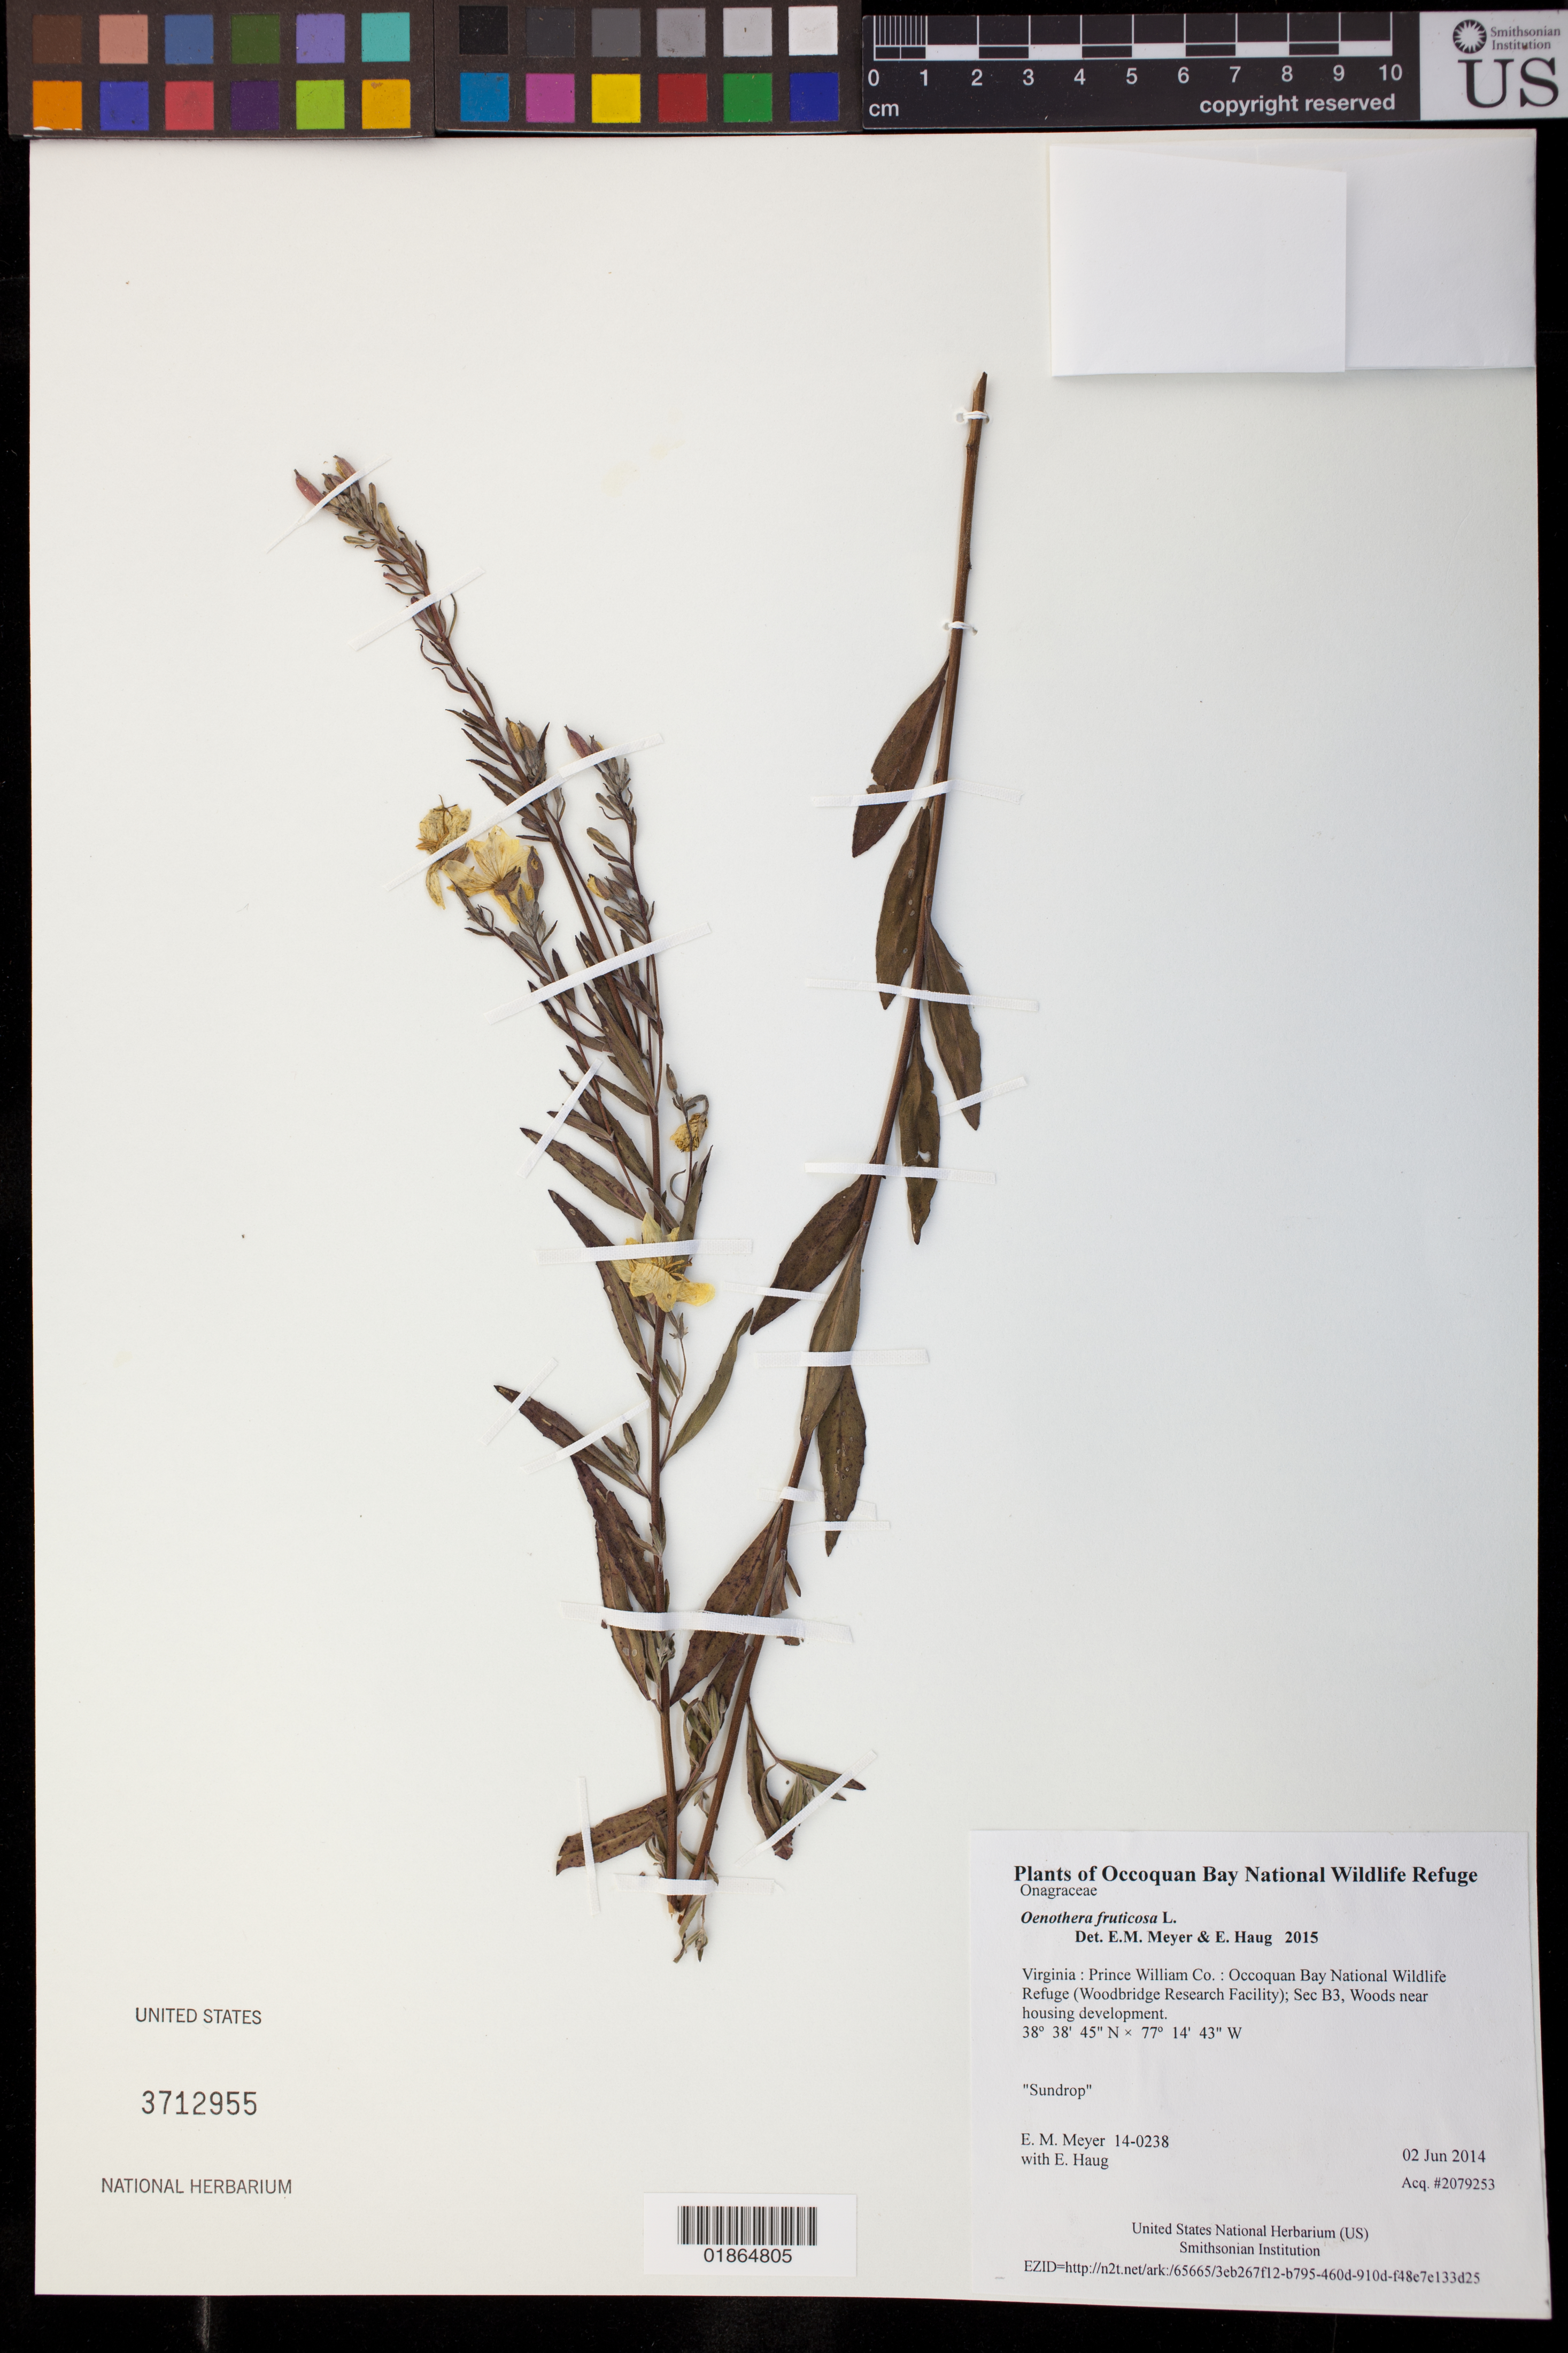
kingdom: Plantae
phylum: Tracheophyta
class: Magnoliopsida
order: Myrtales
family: Onagraceae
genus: Oenothera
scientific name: Oenothera fruticosa subsp. fruticosa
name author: L.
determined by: Wagner, W. L., (BOT), Smithsonian Institution - National Museum of Natural History (UNITED STATES)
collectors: E. M. Meyer & E. Haug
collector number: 14-0238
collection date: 2014-06-02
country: United States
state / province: Virginia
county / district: Prince William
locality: Occoquan Bay National Wildlife Refuge (Woodbridge Research Facility); Sec B3, Woods near housing development.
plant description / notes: Sundrop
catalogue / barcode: US 3712955